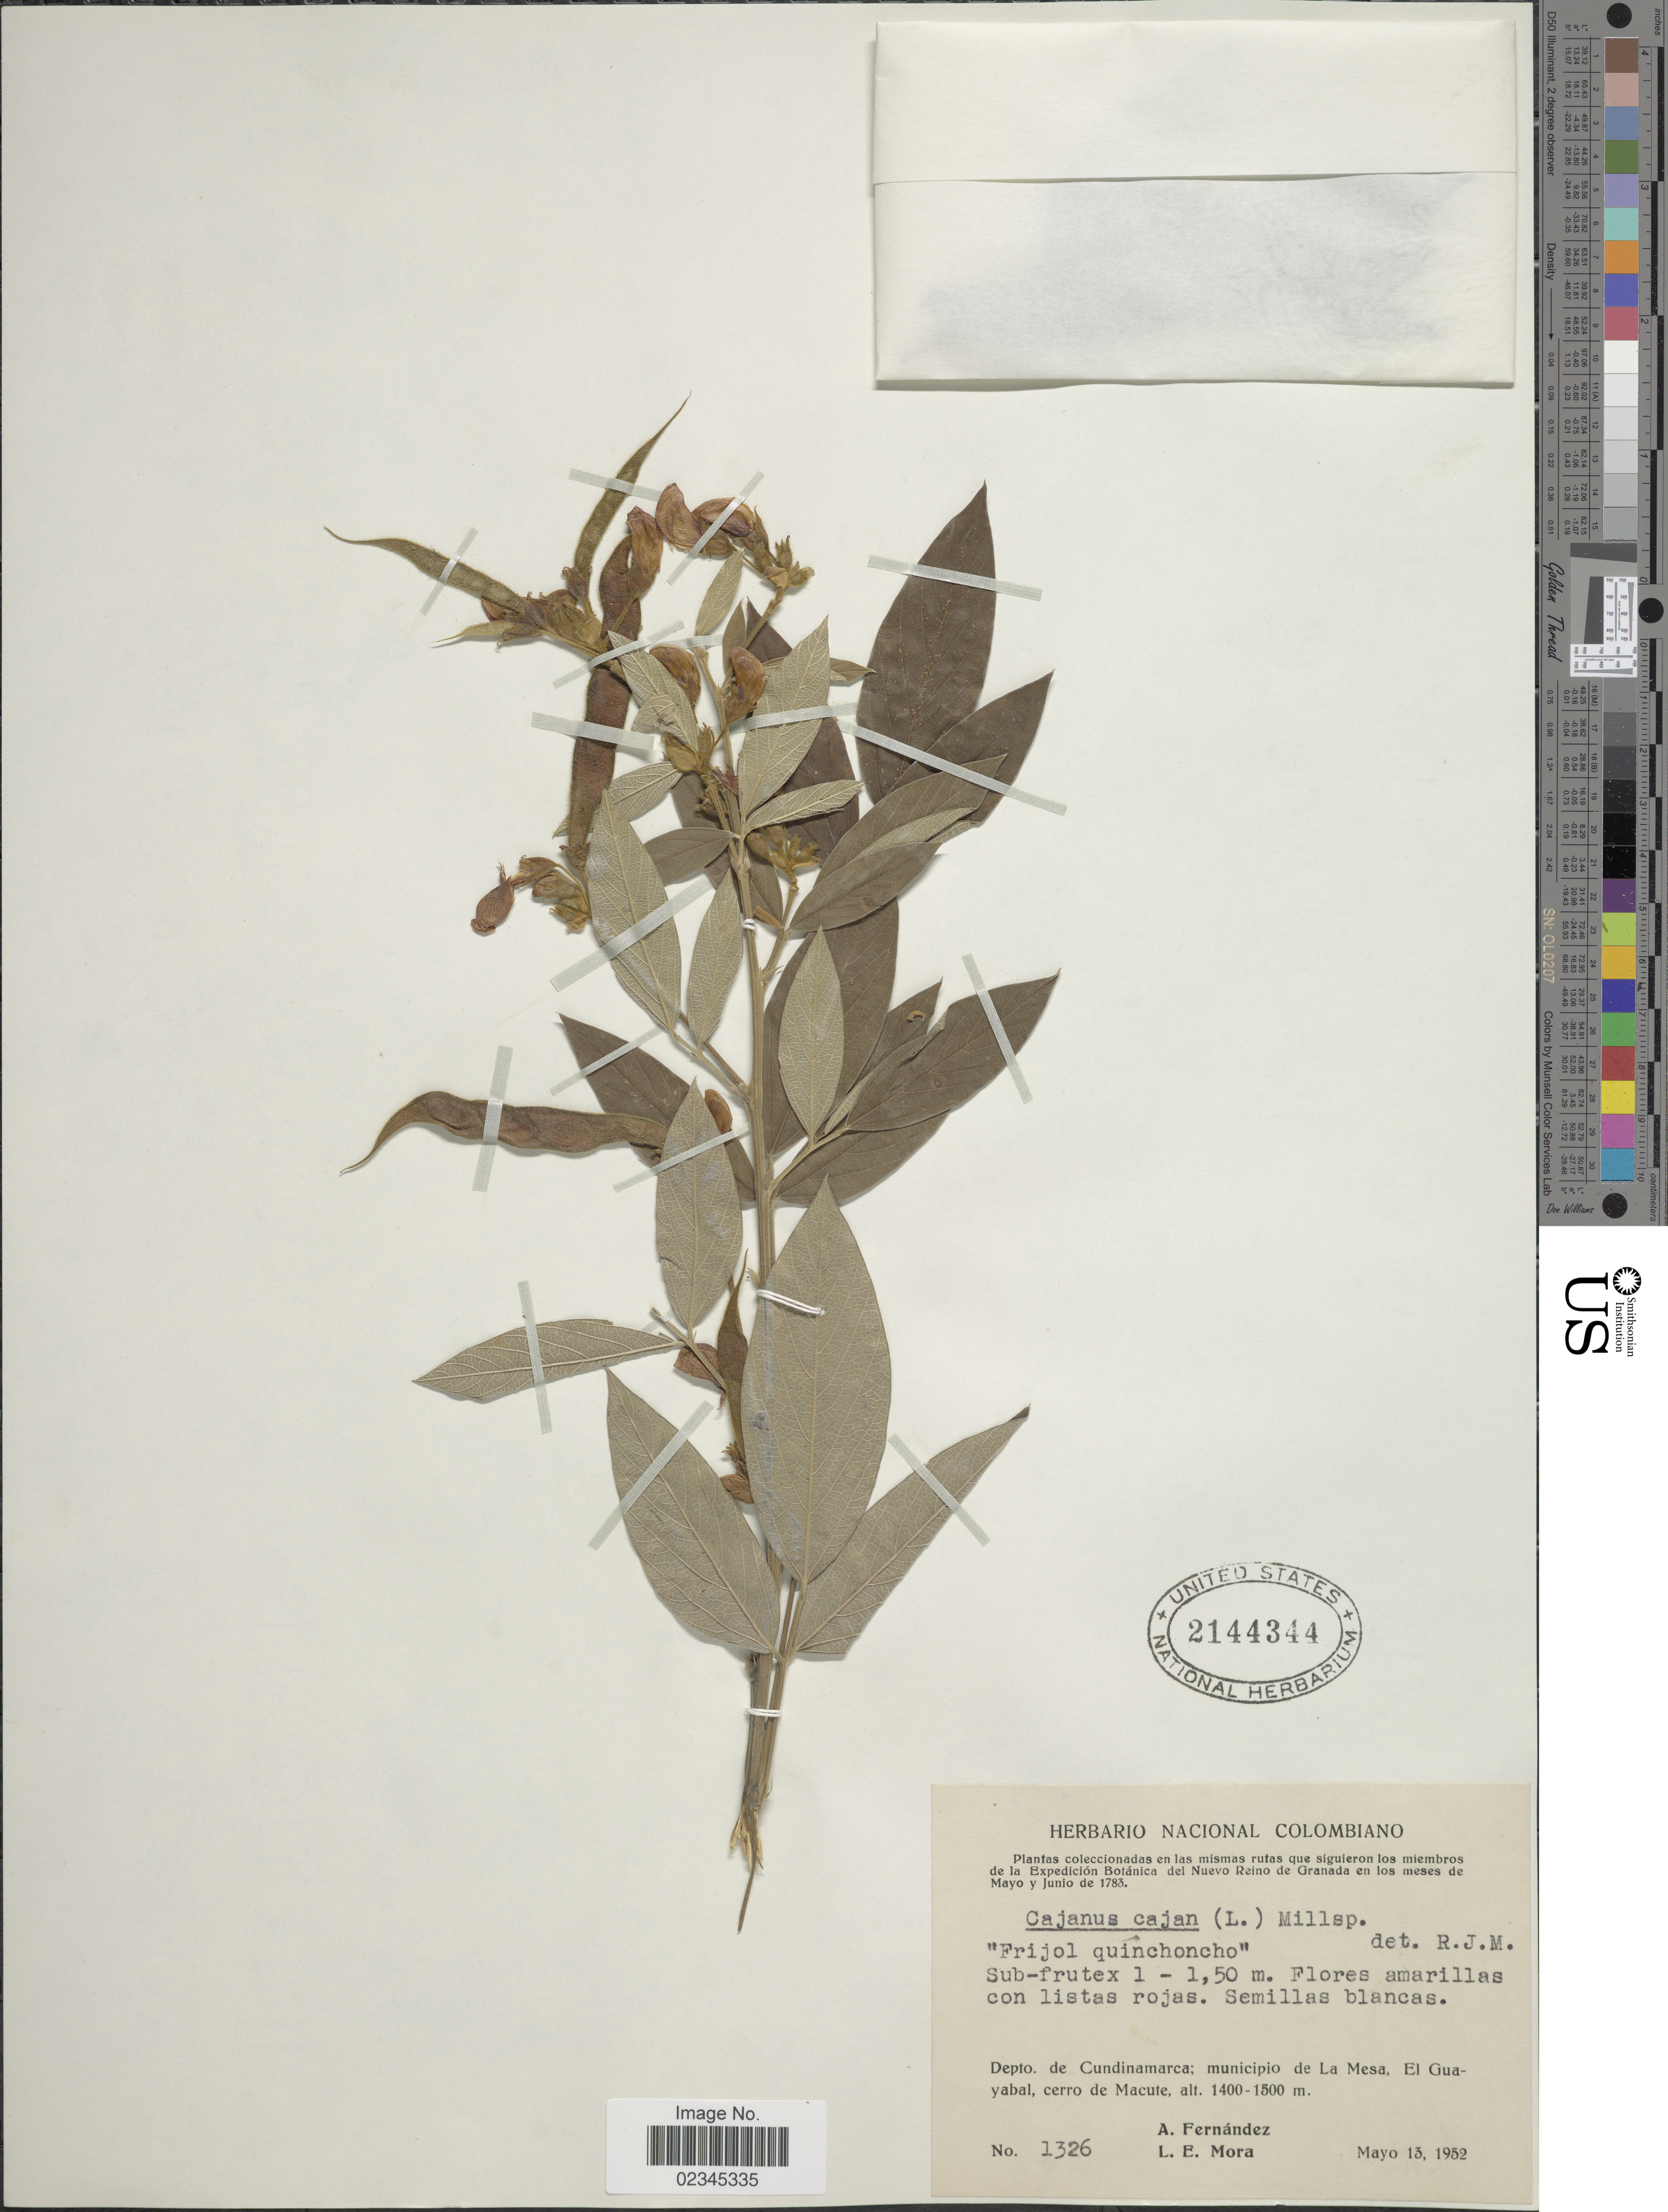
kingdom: Plantae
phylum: Tracheophyta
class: Magnoliopsida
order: Fabales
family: Fabaceae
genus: Cajanus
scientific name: Cajanus cajan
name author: (L.) Huth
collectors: A. Fernández & L. Mora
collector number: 1326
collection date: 1952-05-13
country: Colombia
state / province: Cundinamarca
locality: Municipio de La Mesa, El Guayabal, cerro de Macute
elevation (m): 1400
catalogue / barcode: US 2144344